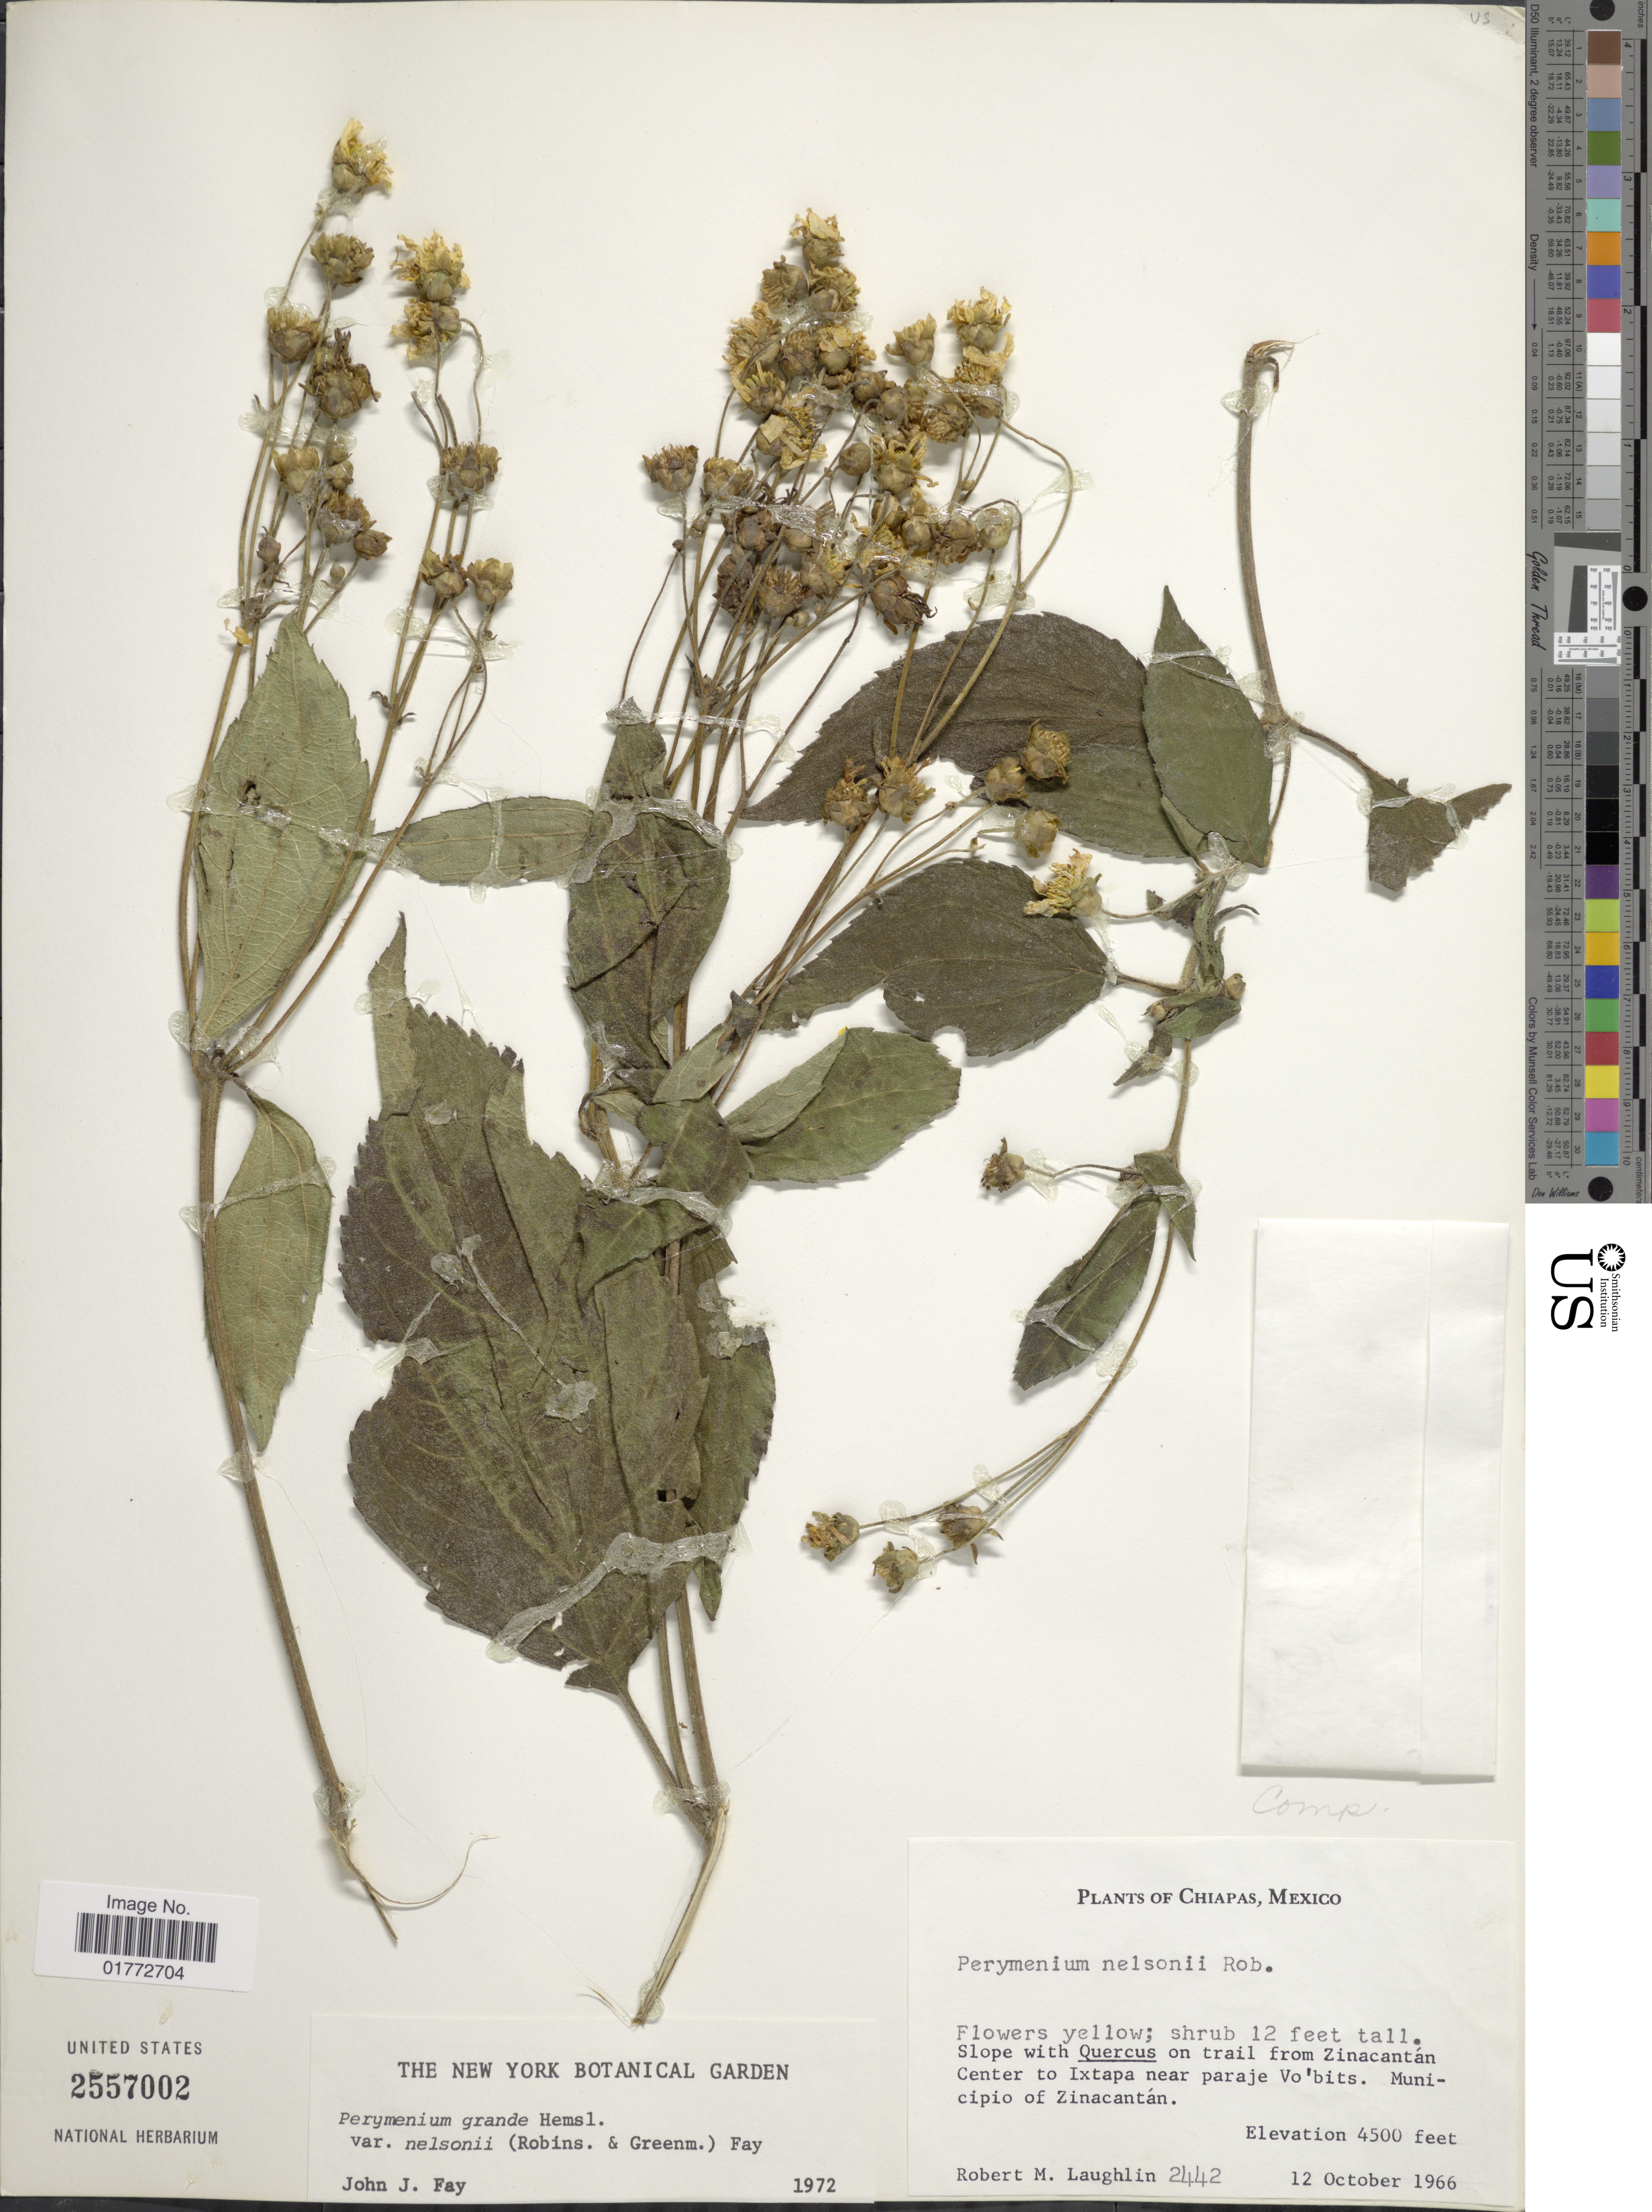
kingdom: Plantae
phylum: Tracheophyta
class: Magnoliopsida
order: Asterales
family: Asteraceae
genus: Perymenium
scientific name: Perymenium grande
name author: Hemsl.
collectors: R. M. Laughlin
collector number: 2442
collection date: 1966-10-12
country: Mexico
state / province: Chiapas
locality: Slope with Quercus on trail from Zincantan Center to Ixtapa near Paraje Vo'bits. Municipio of Zinacantan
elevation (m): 1372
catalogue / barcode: US 2557002